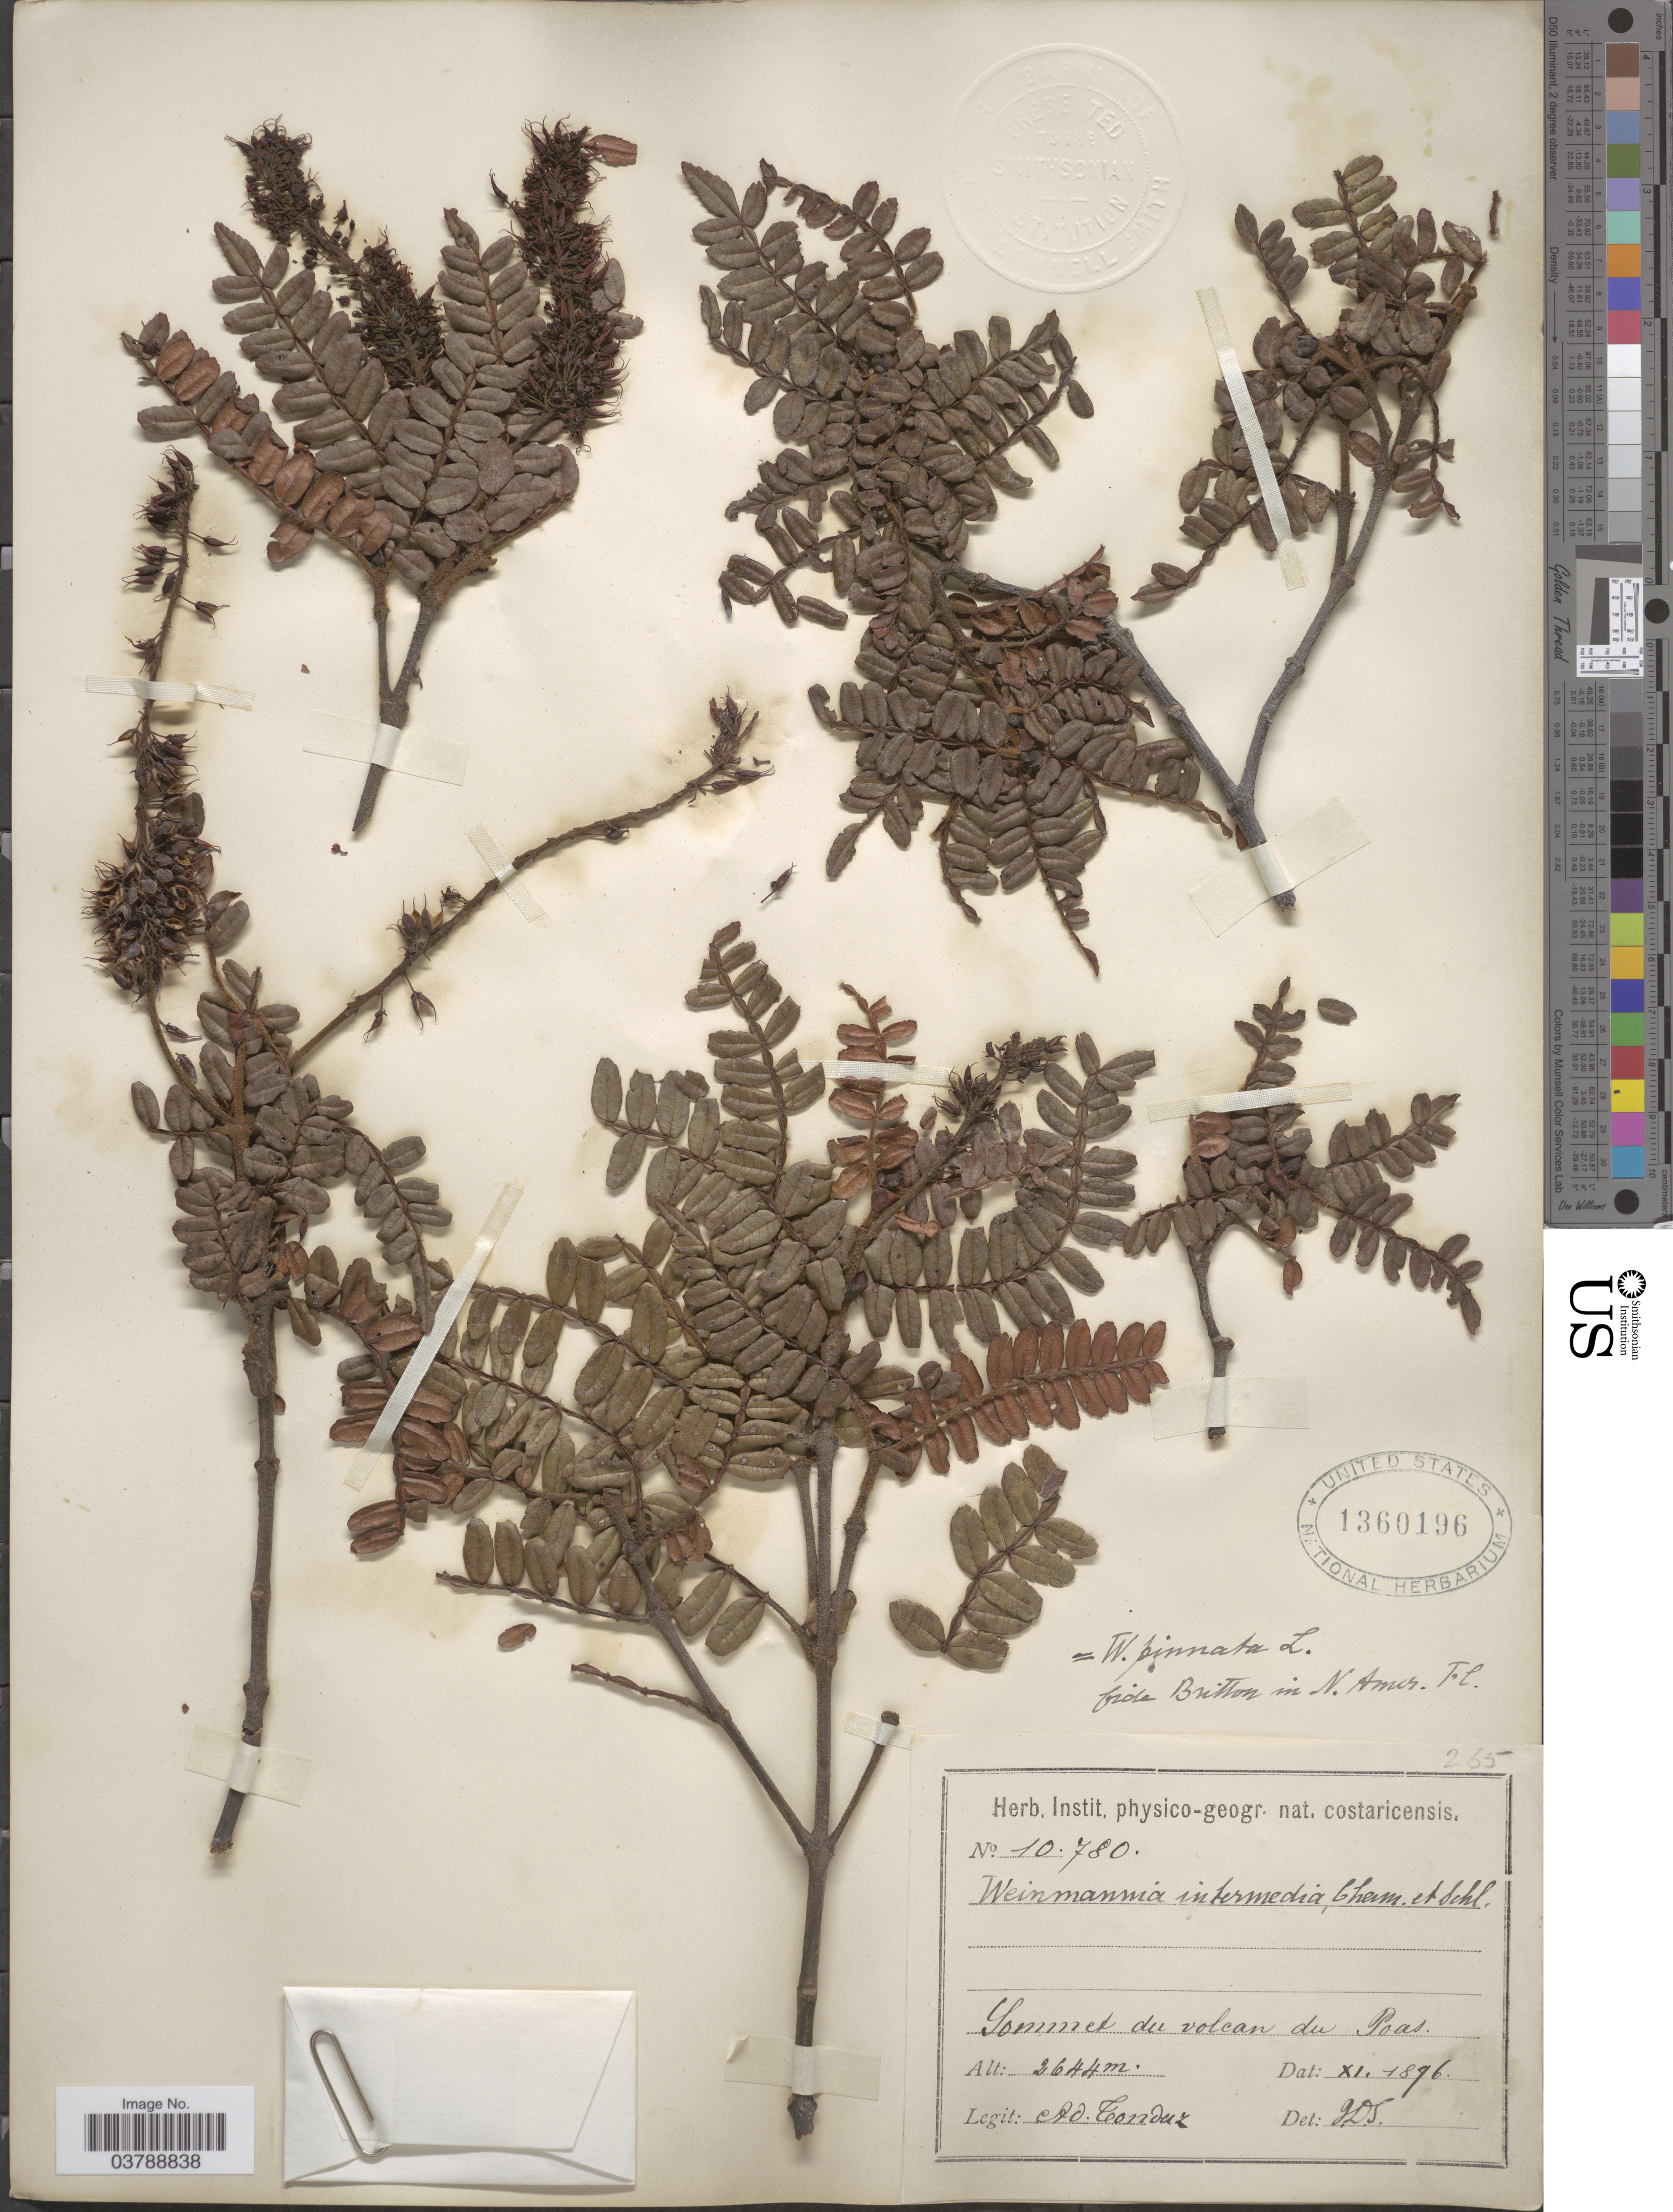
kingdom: Plantae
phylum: Tracheophyta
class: Magnoliopsida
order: Oxalidales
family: Cunoniaceae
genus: Weinmannia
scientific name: Weinmannia pinnata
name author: L.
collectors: A. Tonduz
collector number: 10780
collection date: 1876-11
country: Costa Rica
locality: Sommet du volcan du Poas.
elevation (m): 2644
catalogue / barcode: US 1360196